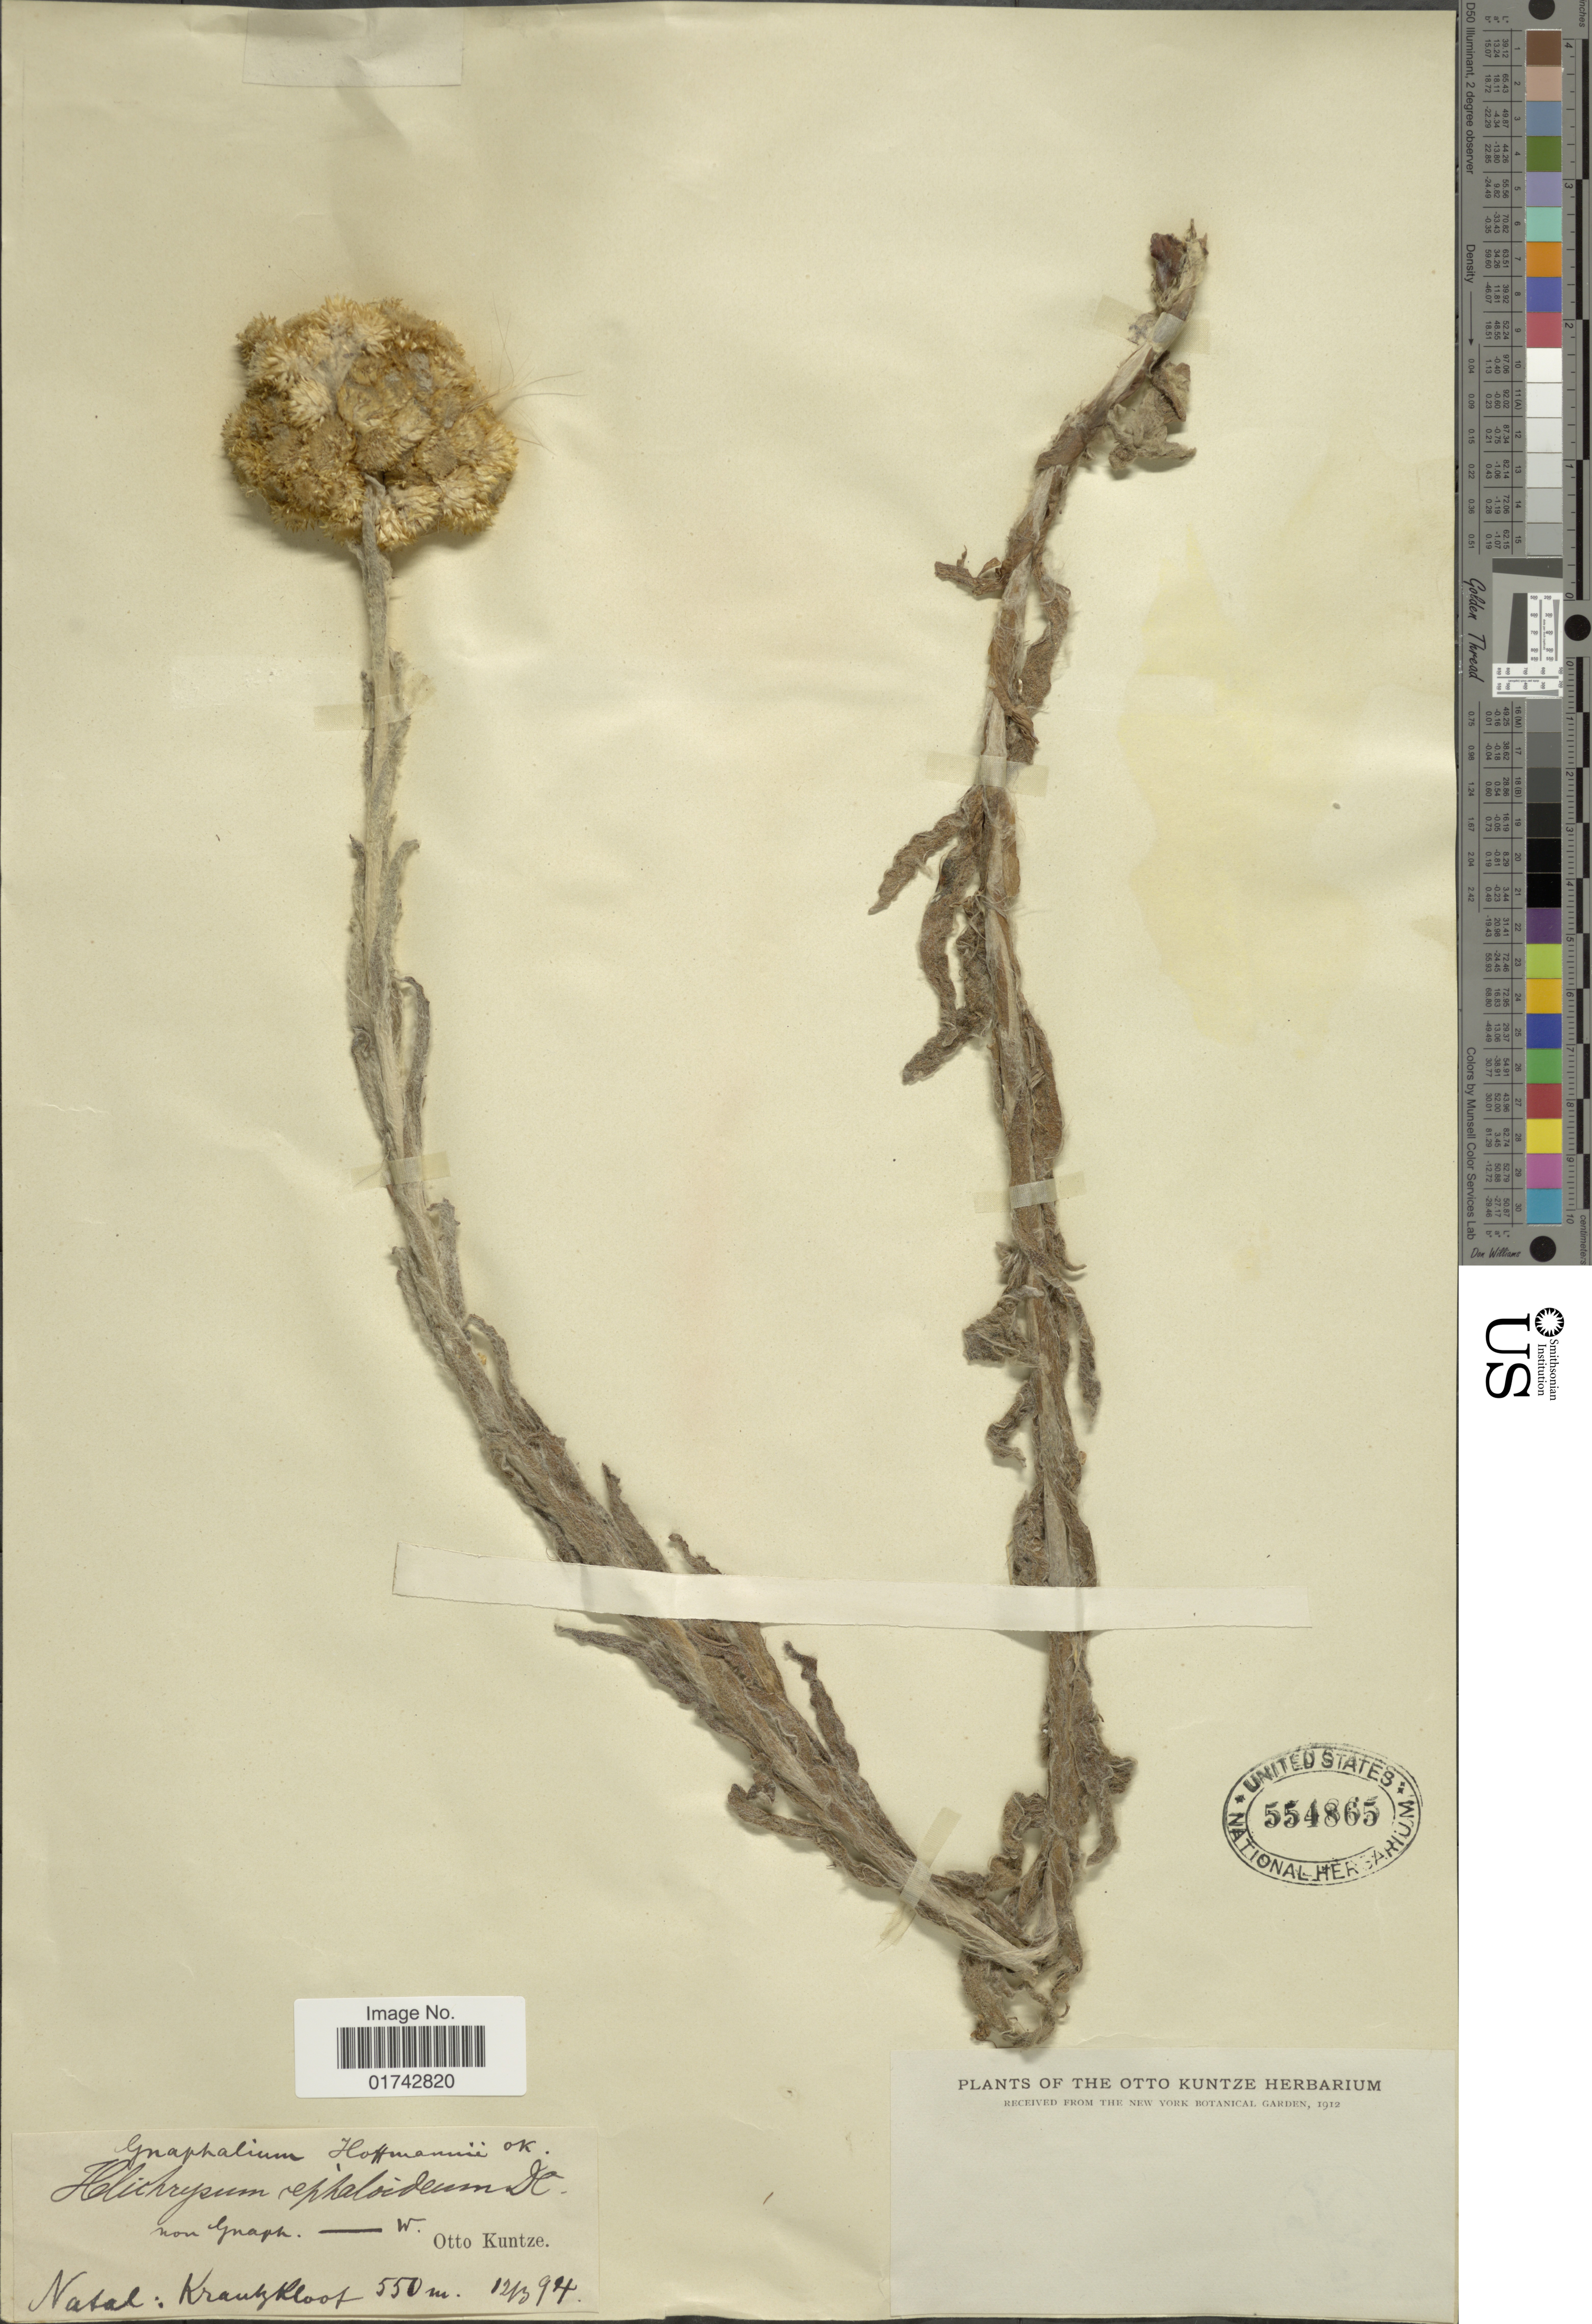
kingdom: Plantae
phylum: Tracheophyta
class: Magnoliopsida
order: Asterales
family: Asteraceae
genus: Helichrysum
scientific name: Helichrysum cephaloideum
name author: DC.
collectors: C.E.O. Kuntze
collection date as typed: Transcribed d/m/y: 12/3/94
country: South Africa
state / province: KwaZulu-Natal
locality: Natal: Krantzkloof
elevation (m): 550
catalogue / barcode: US 554865